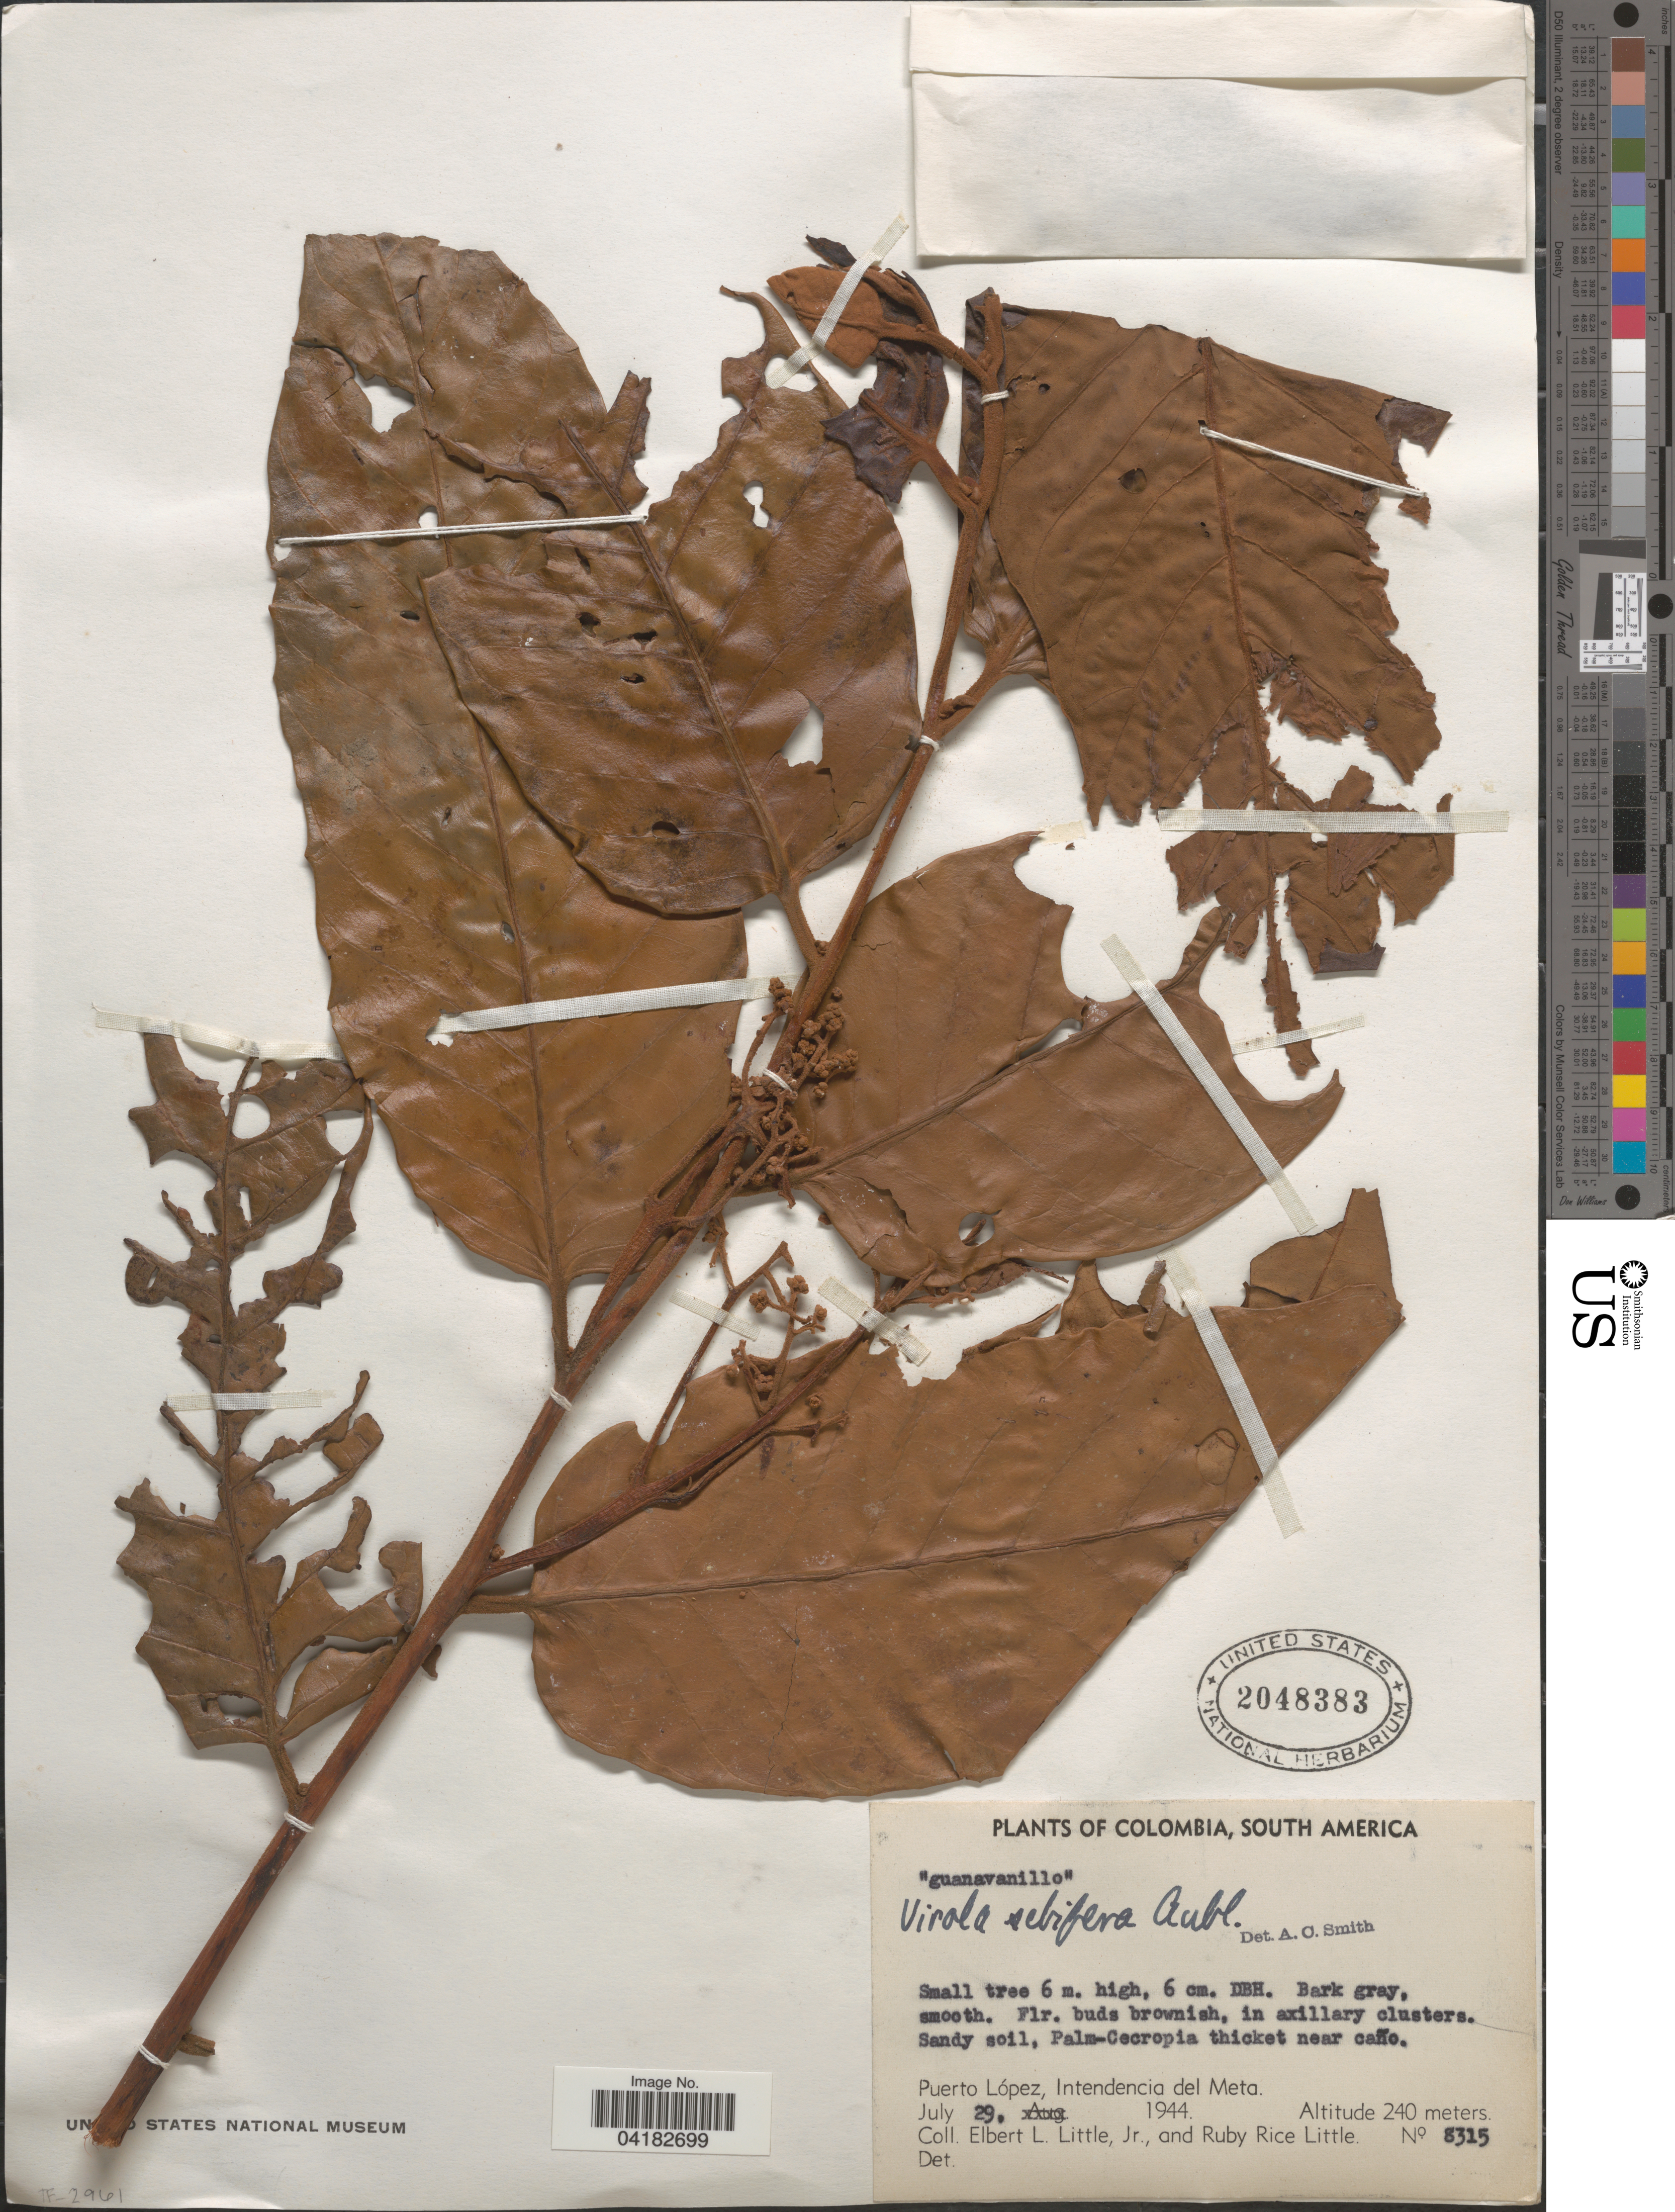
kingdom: Plantae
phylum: Tracheophyta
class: Magnoliopsida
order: Magnoliales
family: Myristicaceae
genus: Virola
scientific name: Virola sebifera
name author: Aubl.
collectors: E. L. Little & R. R. Little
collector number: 8315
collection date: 1944-07-29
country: Colombia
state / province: Meta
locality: Puerto López, Intendencia del Meta.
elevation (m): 240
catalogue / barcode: US 2048383